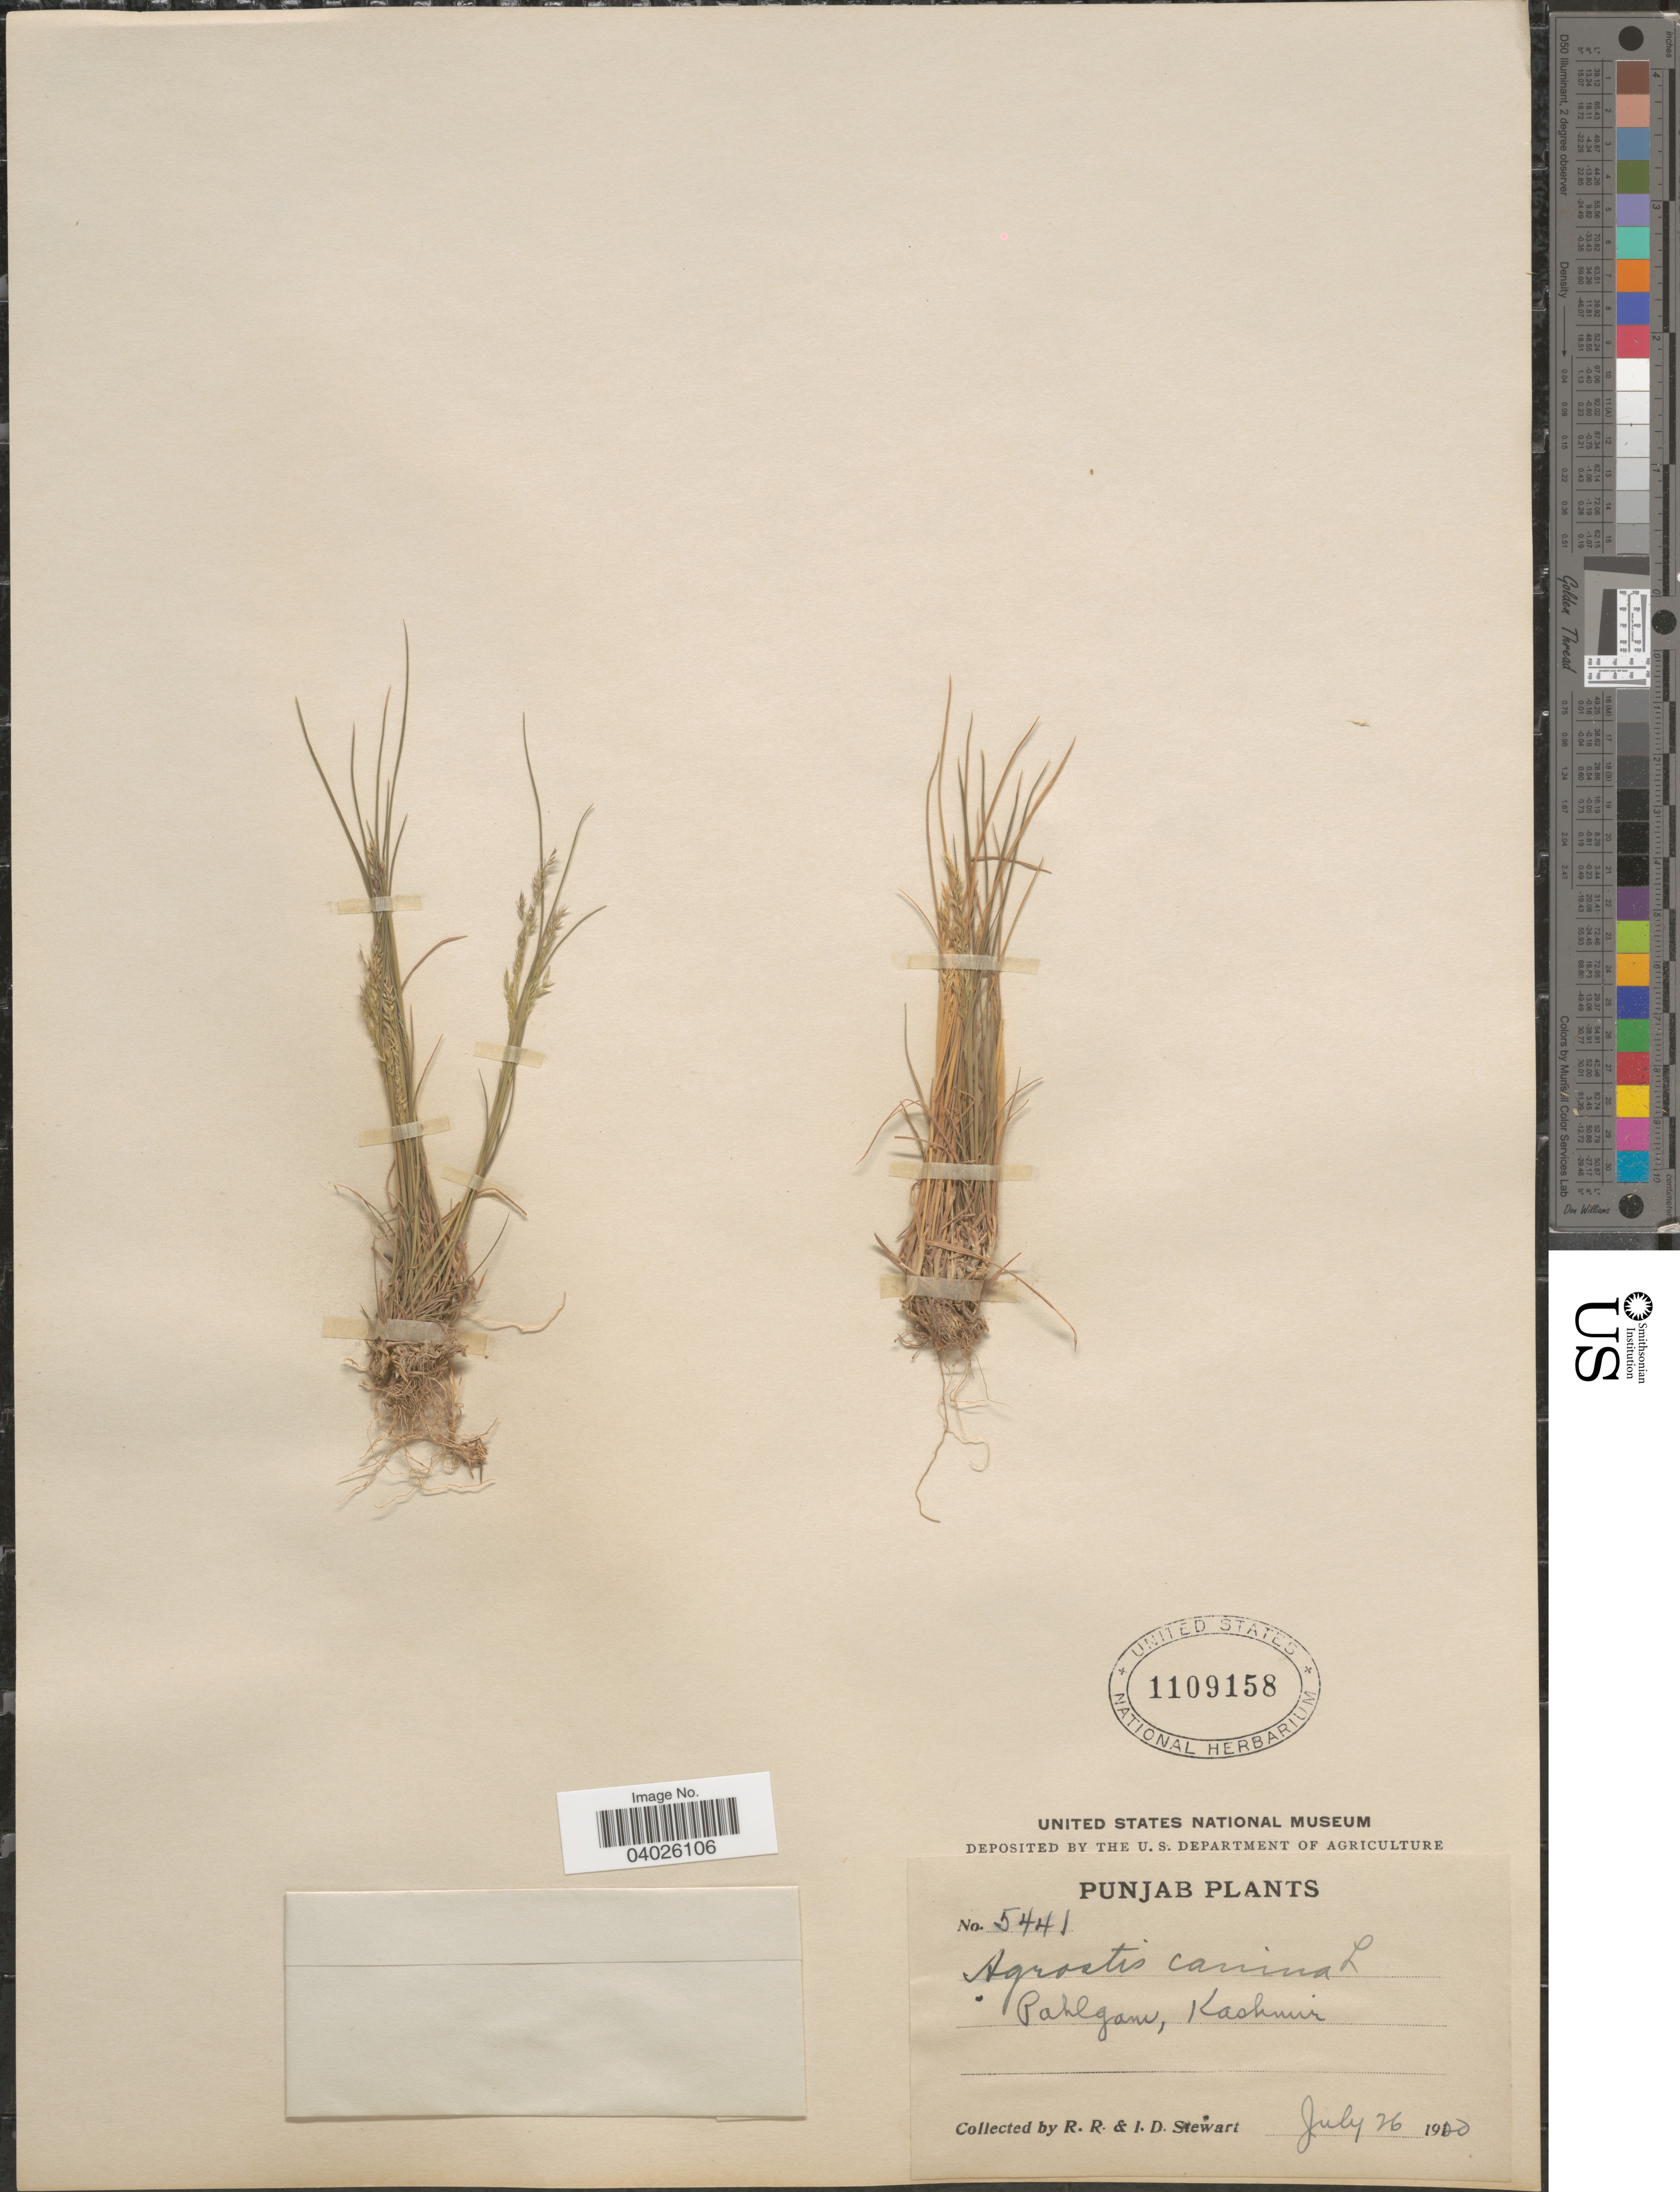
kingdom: Plantae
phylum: Tracheophyta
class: Liliopsida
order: Poales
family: Poaceae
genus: Agrostis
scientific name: Agrostis canina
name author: L.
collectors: R. Stewart & I. Stewart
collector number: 5441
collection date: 1920-07-26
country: India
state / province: Jammu and Kashmir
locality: Pahlgam, Kashmir.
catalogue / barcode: US 1109158